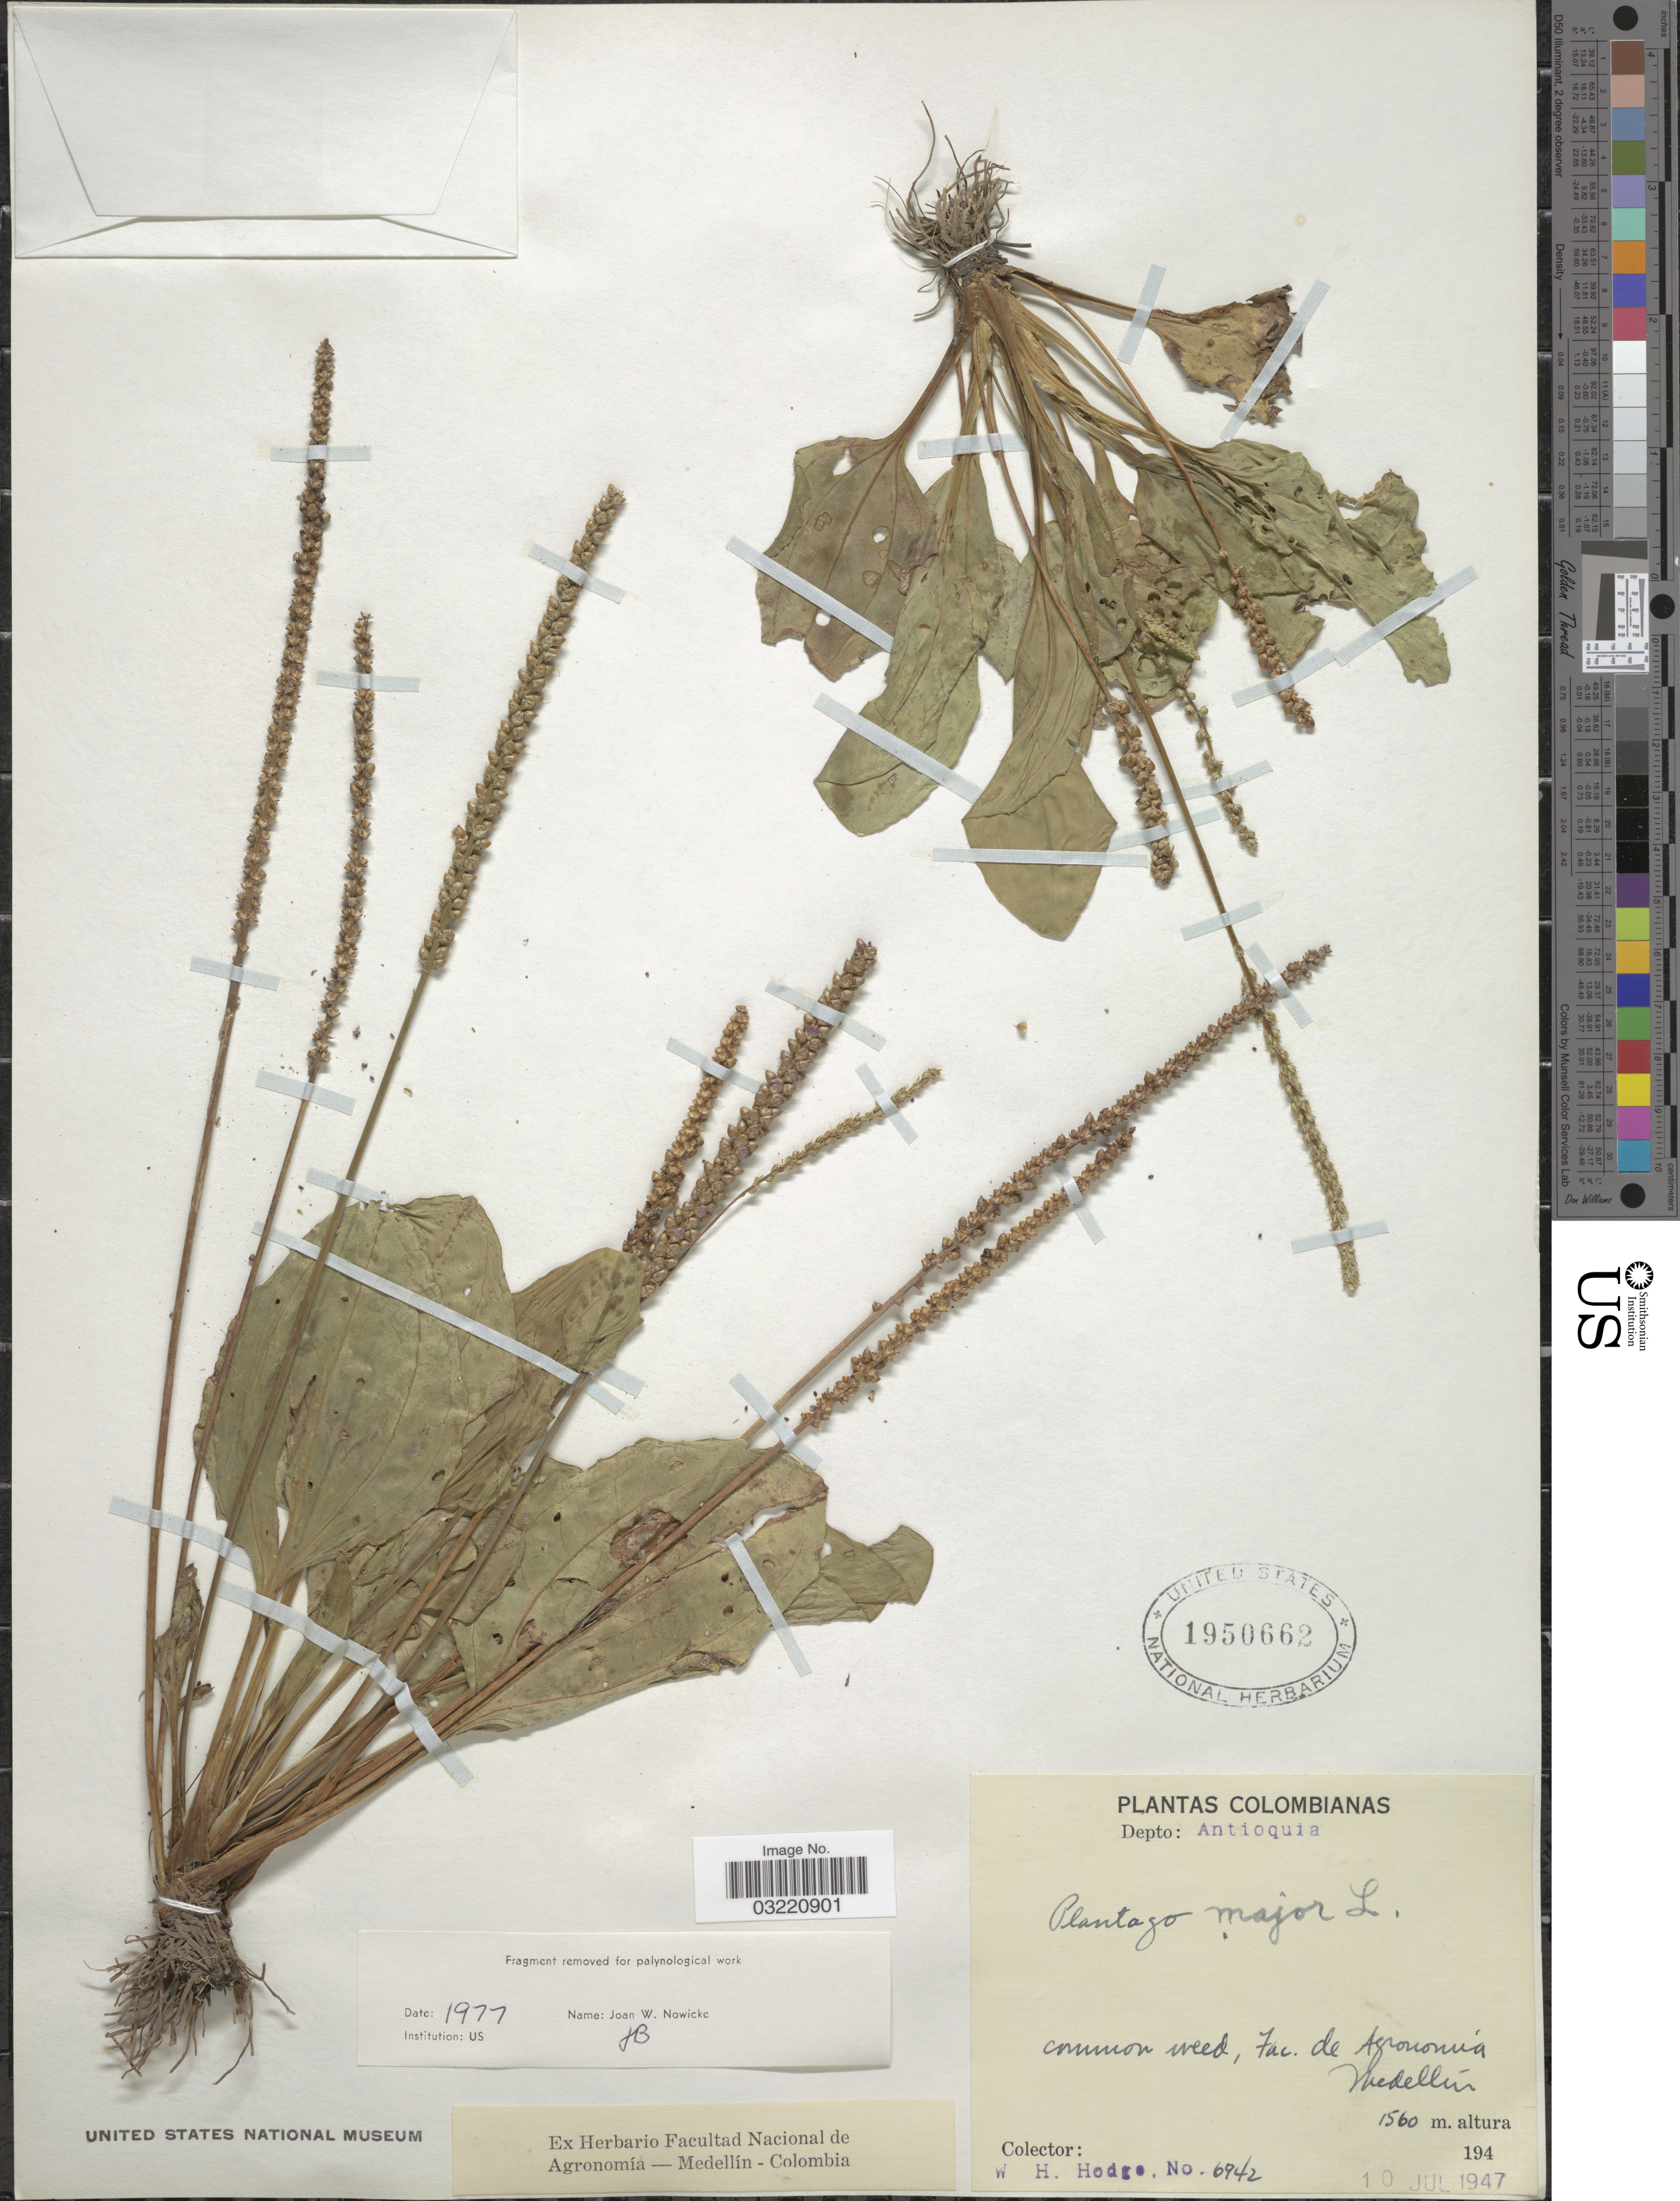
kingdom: Plantae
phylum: Tracheophyta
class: Magnoliopsida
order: Lamiales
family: Plantaginaceae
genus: Plantago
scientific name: Plantago major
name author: L.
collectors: W. Hodge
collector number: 6942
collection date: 1947-07-10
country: Colombia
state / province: Antioquia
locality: Depto: Antioquia. Fac. de Agronomía Medellín.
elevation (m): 1560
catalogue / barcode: US 1950662